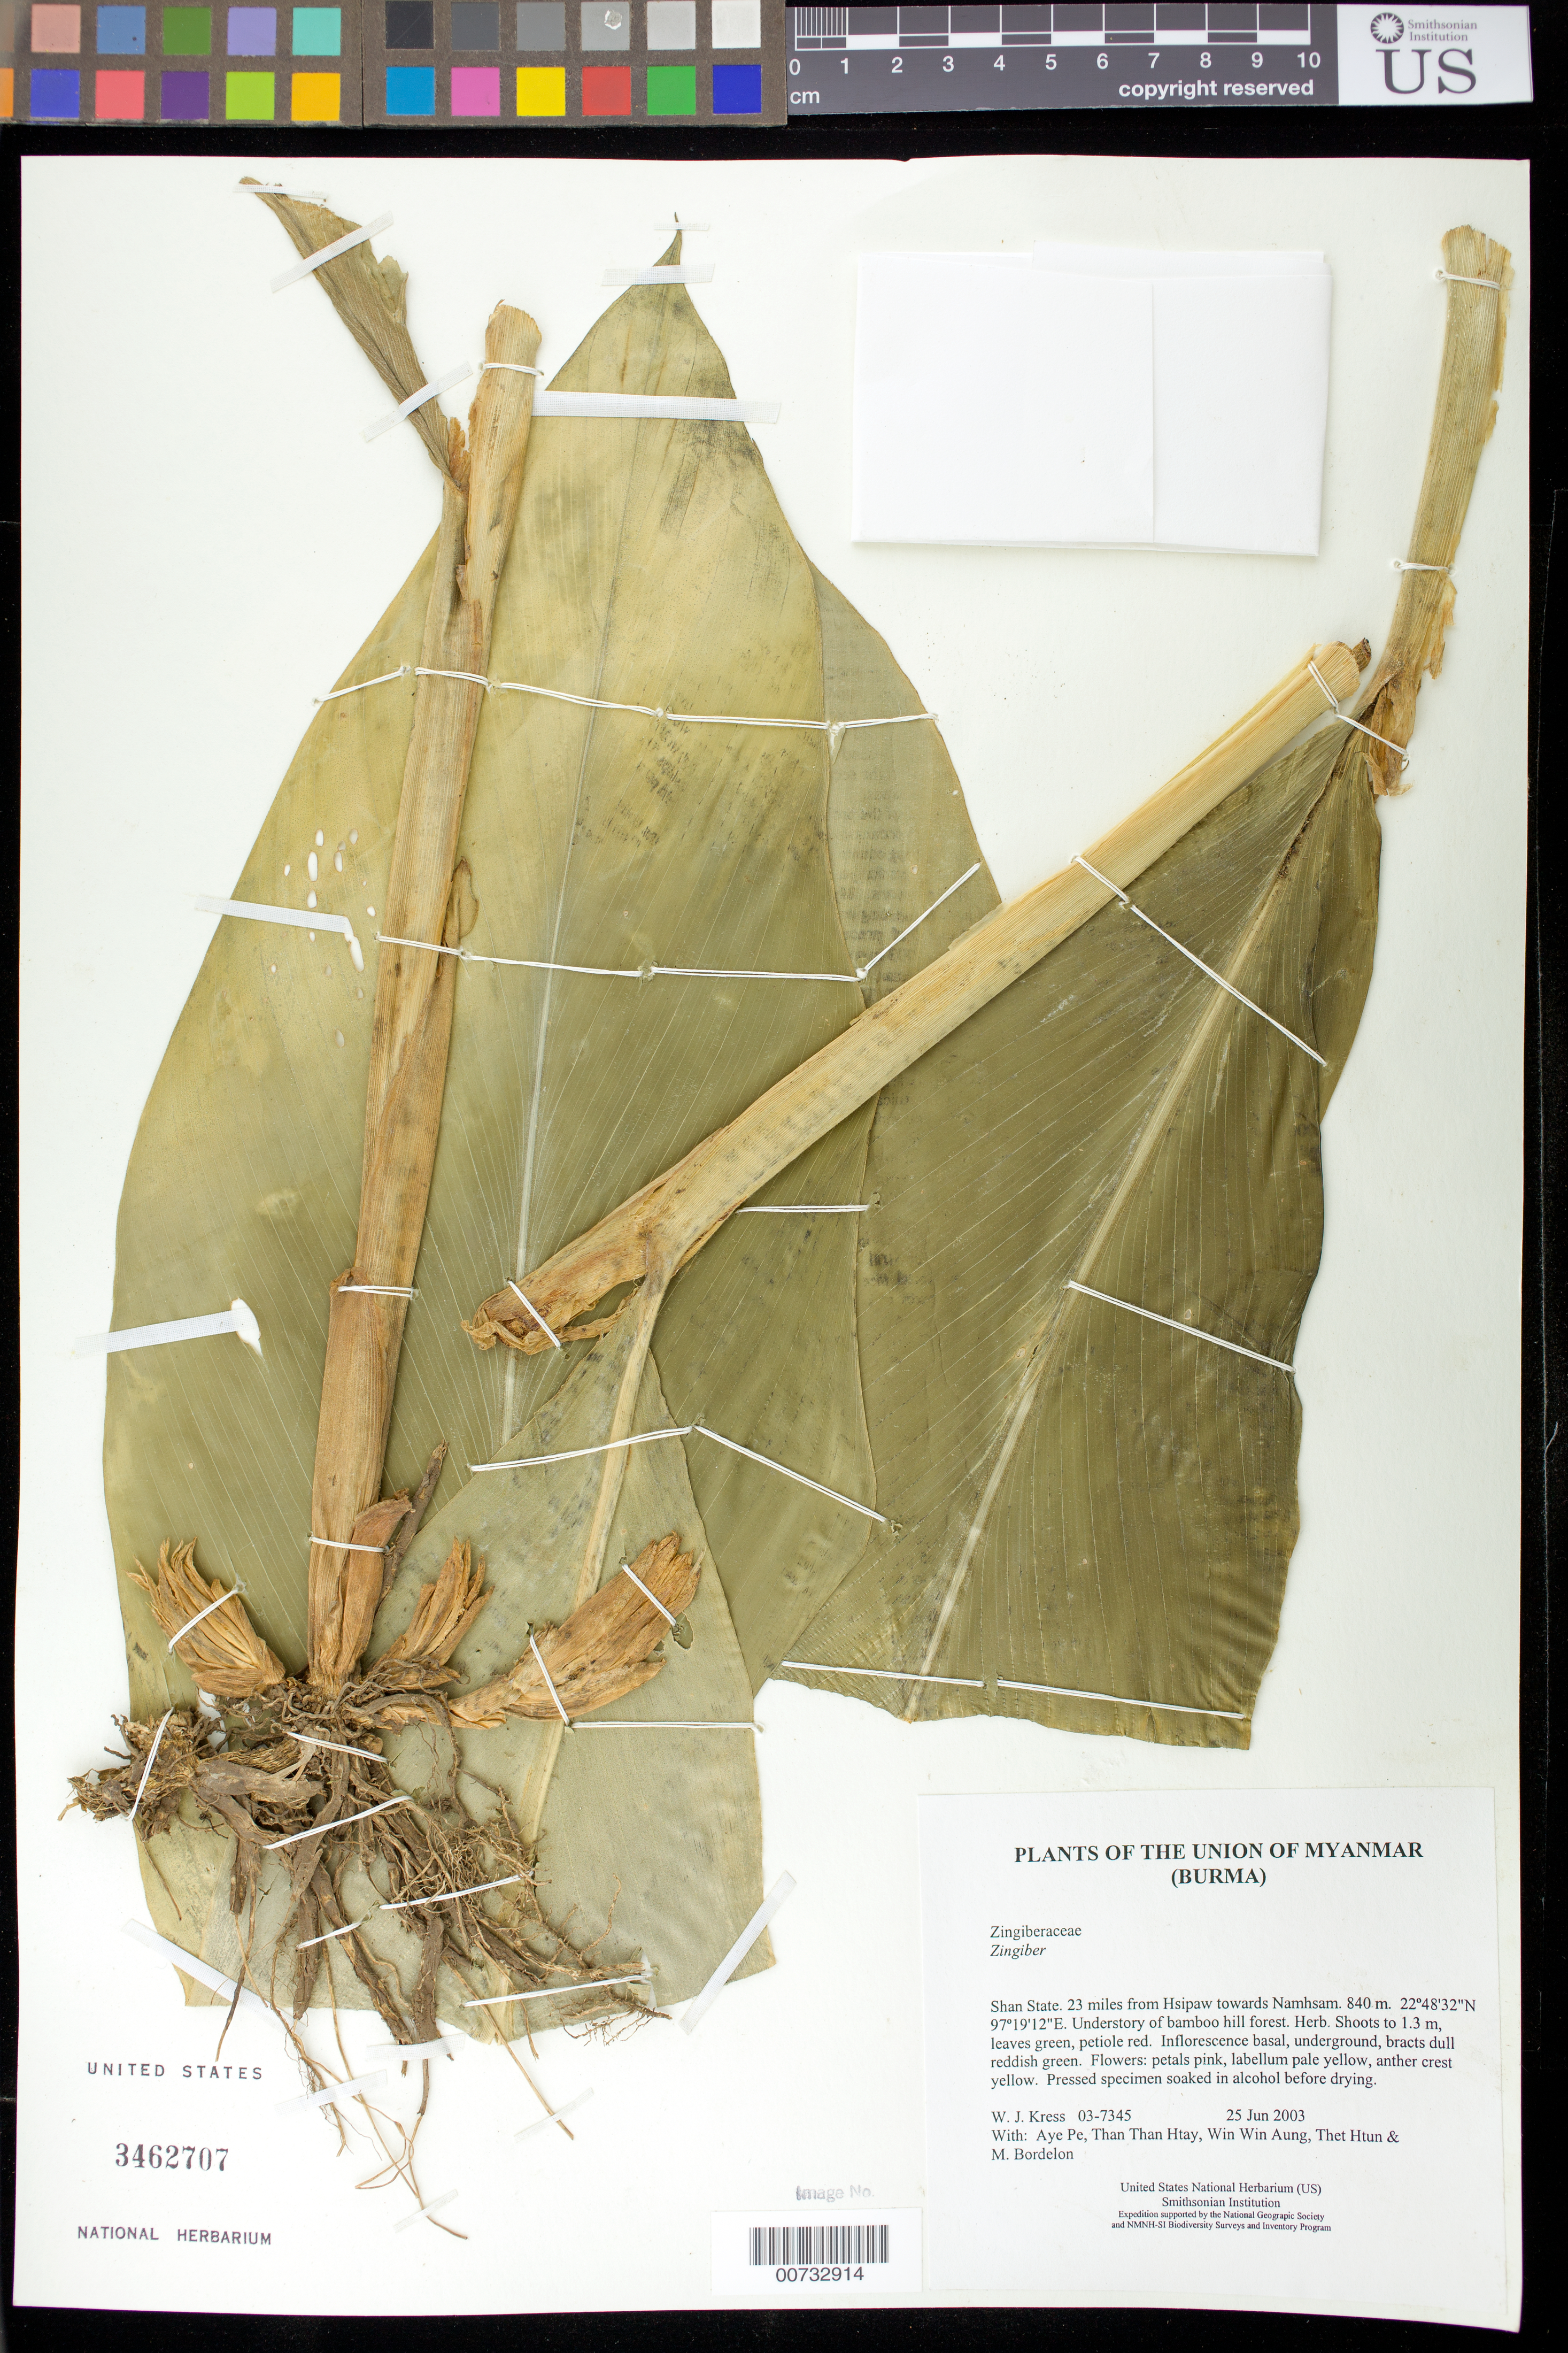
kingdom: Plantae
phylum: Tracheophyta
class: Liliopsida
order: Zingiberales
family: Zingiberaceae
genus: Zingiber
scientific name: Zingiber sp.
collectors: W. J. Kress, Aye Pe, Than Than Htay, Win Win Aung, Thet Htun & M. Bordelon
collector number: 03-7345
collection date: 2003-06-25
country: Myanmar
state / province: Shan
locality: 23 miles from Hsipaw towards Namhsam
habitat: Understory of bamboo hill forest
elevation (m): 840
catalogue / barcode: US 3462707